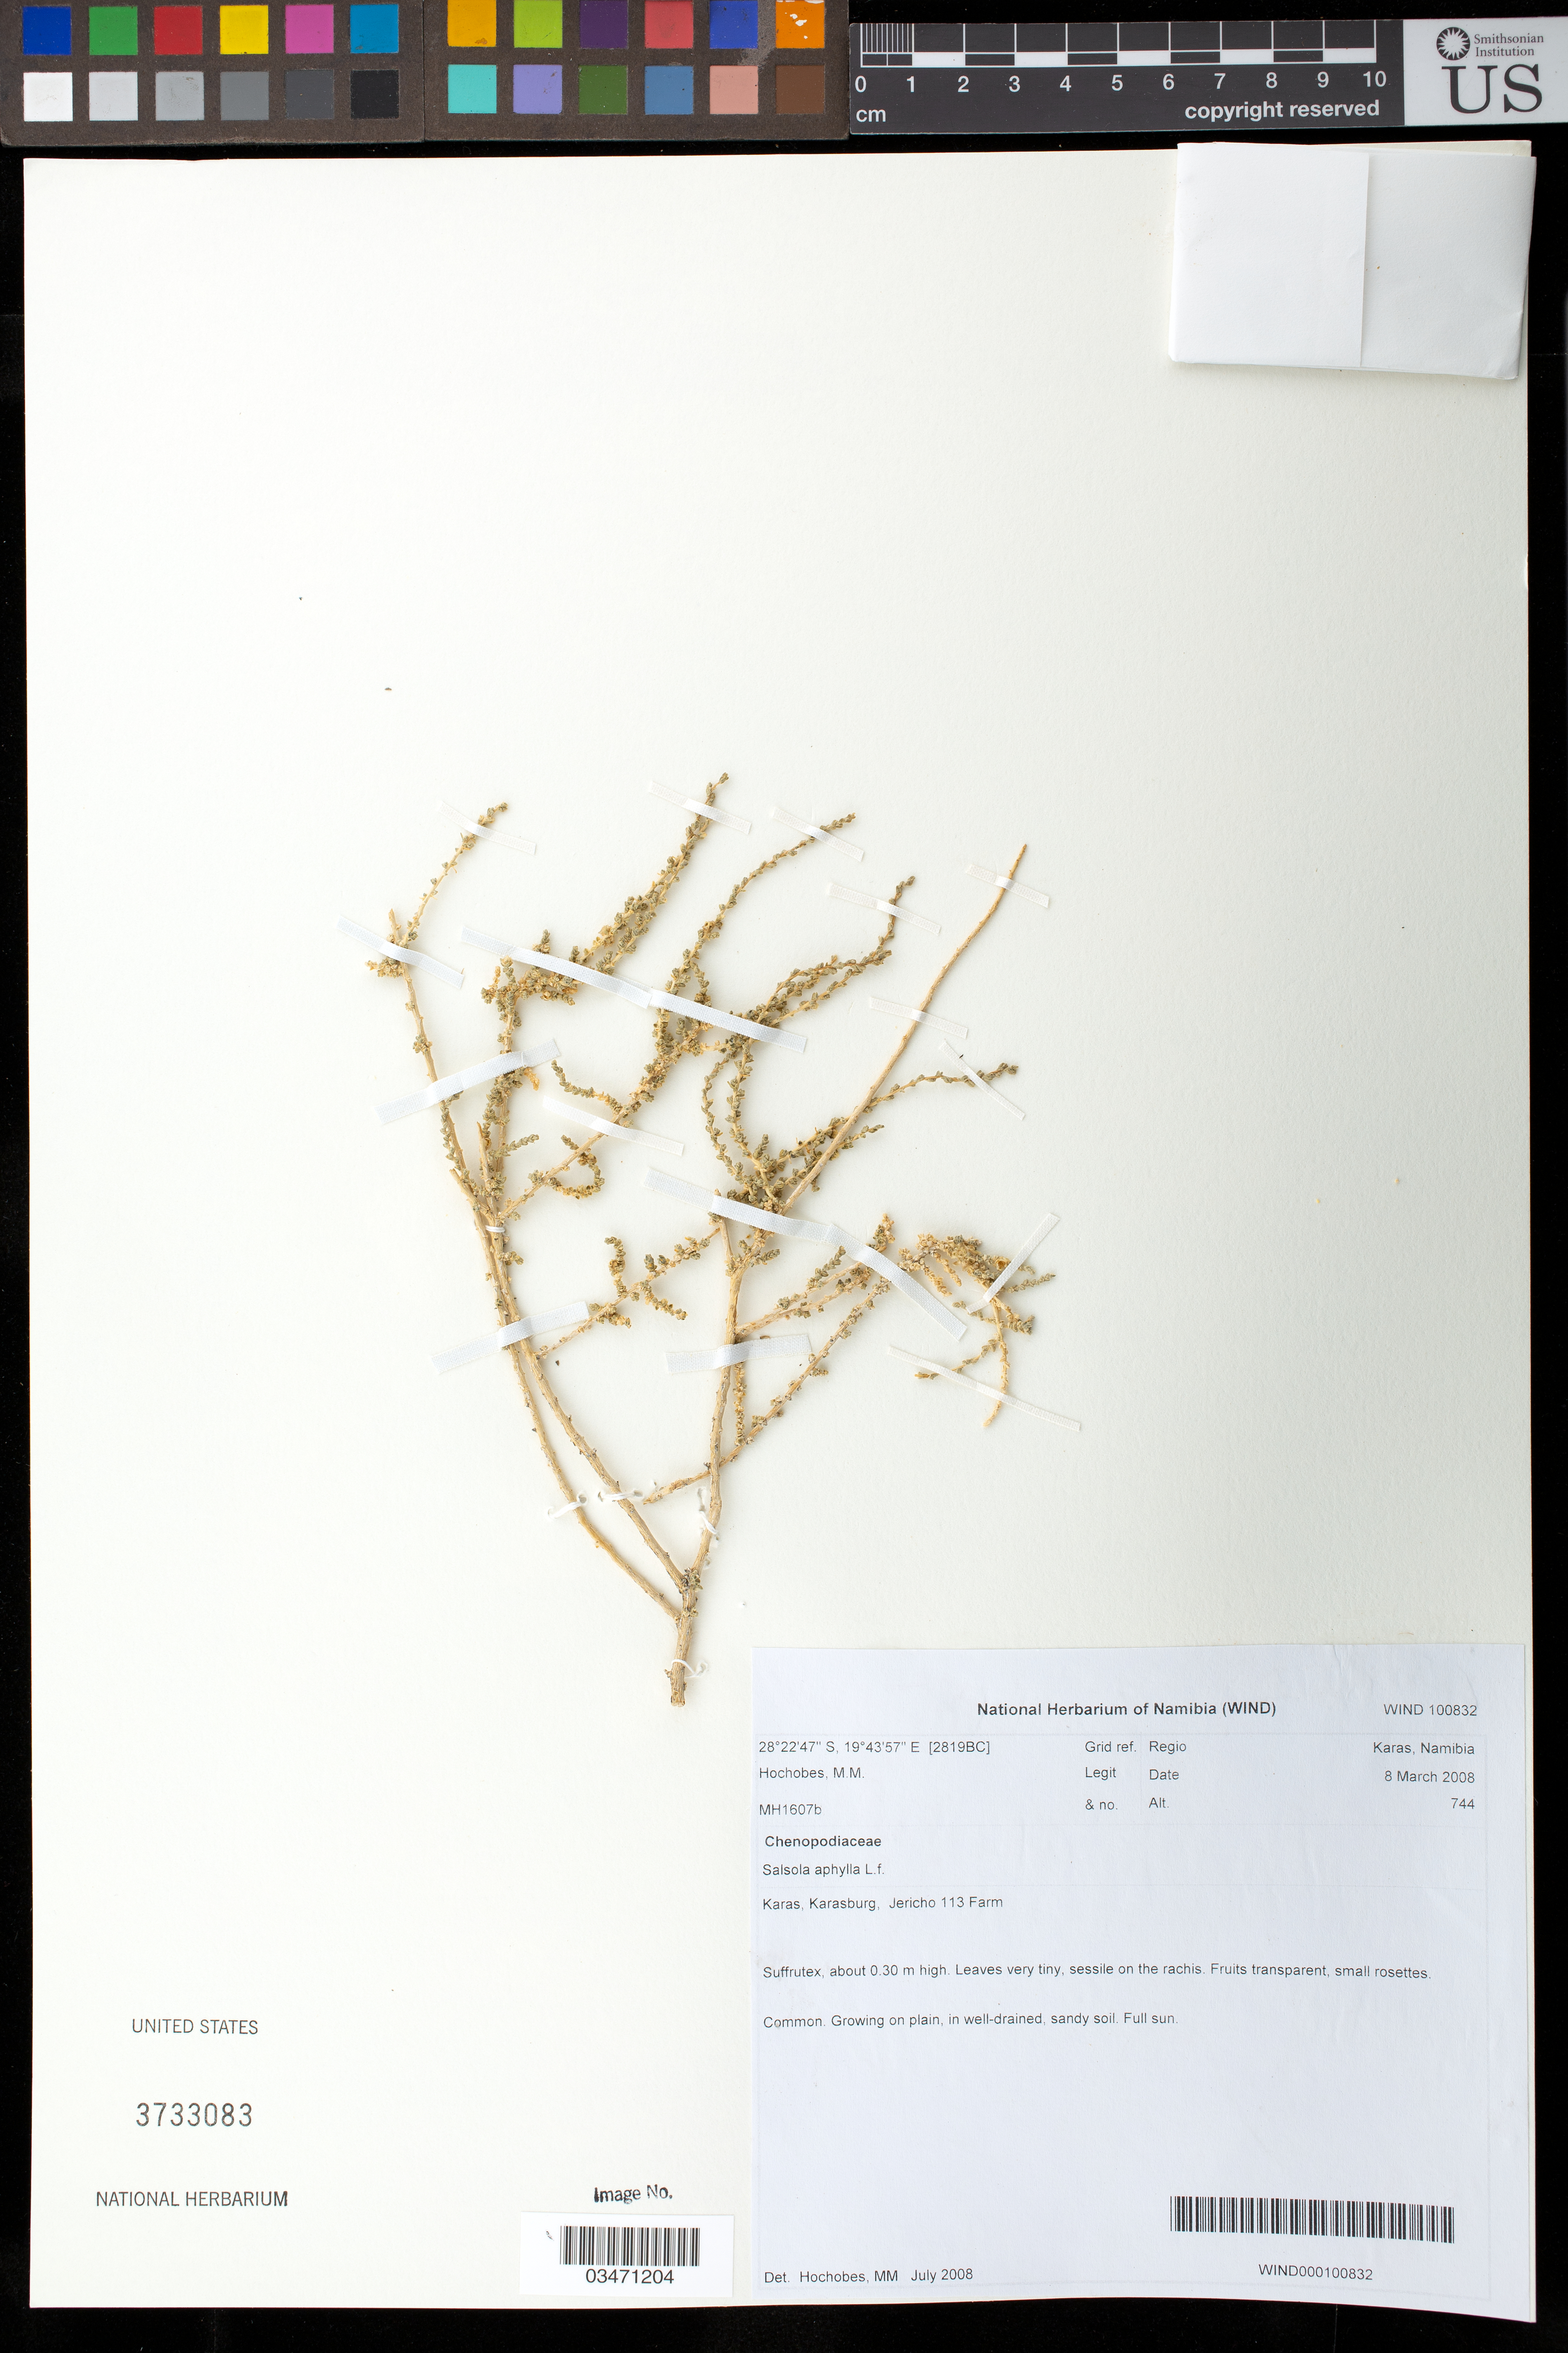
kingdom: Plantae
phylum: Tracheophyta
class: Magnoliopsida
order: Caryophyllales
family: Amaranthaceae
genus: Caroxylon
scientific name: Caroxylon aphyllum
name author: (L. f.) Tzvelev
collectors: M. Hochobes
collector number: MH1607 b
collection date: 2008-03-08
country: Namibia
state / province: Karas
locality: Farm Jericho 113.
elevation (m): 744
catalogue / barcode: US 3733083